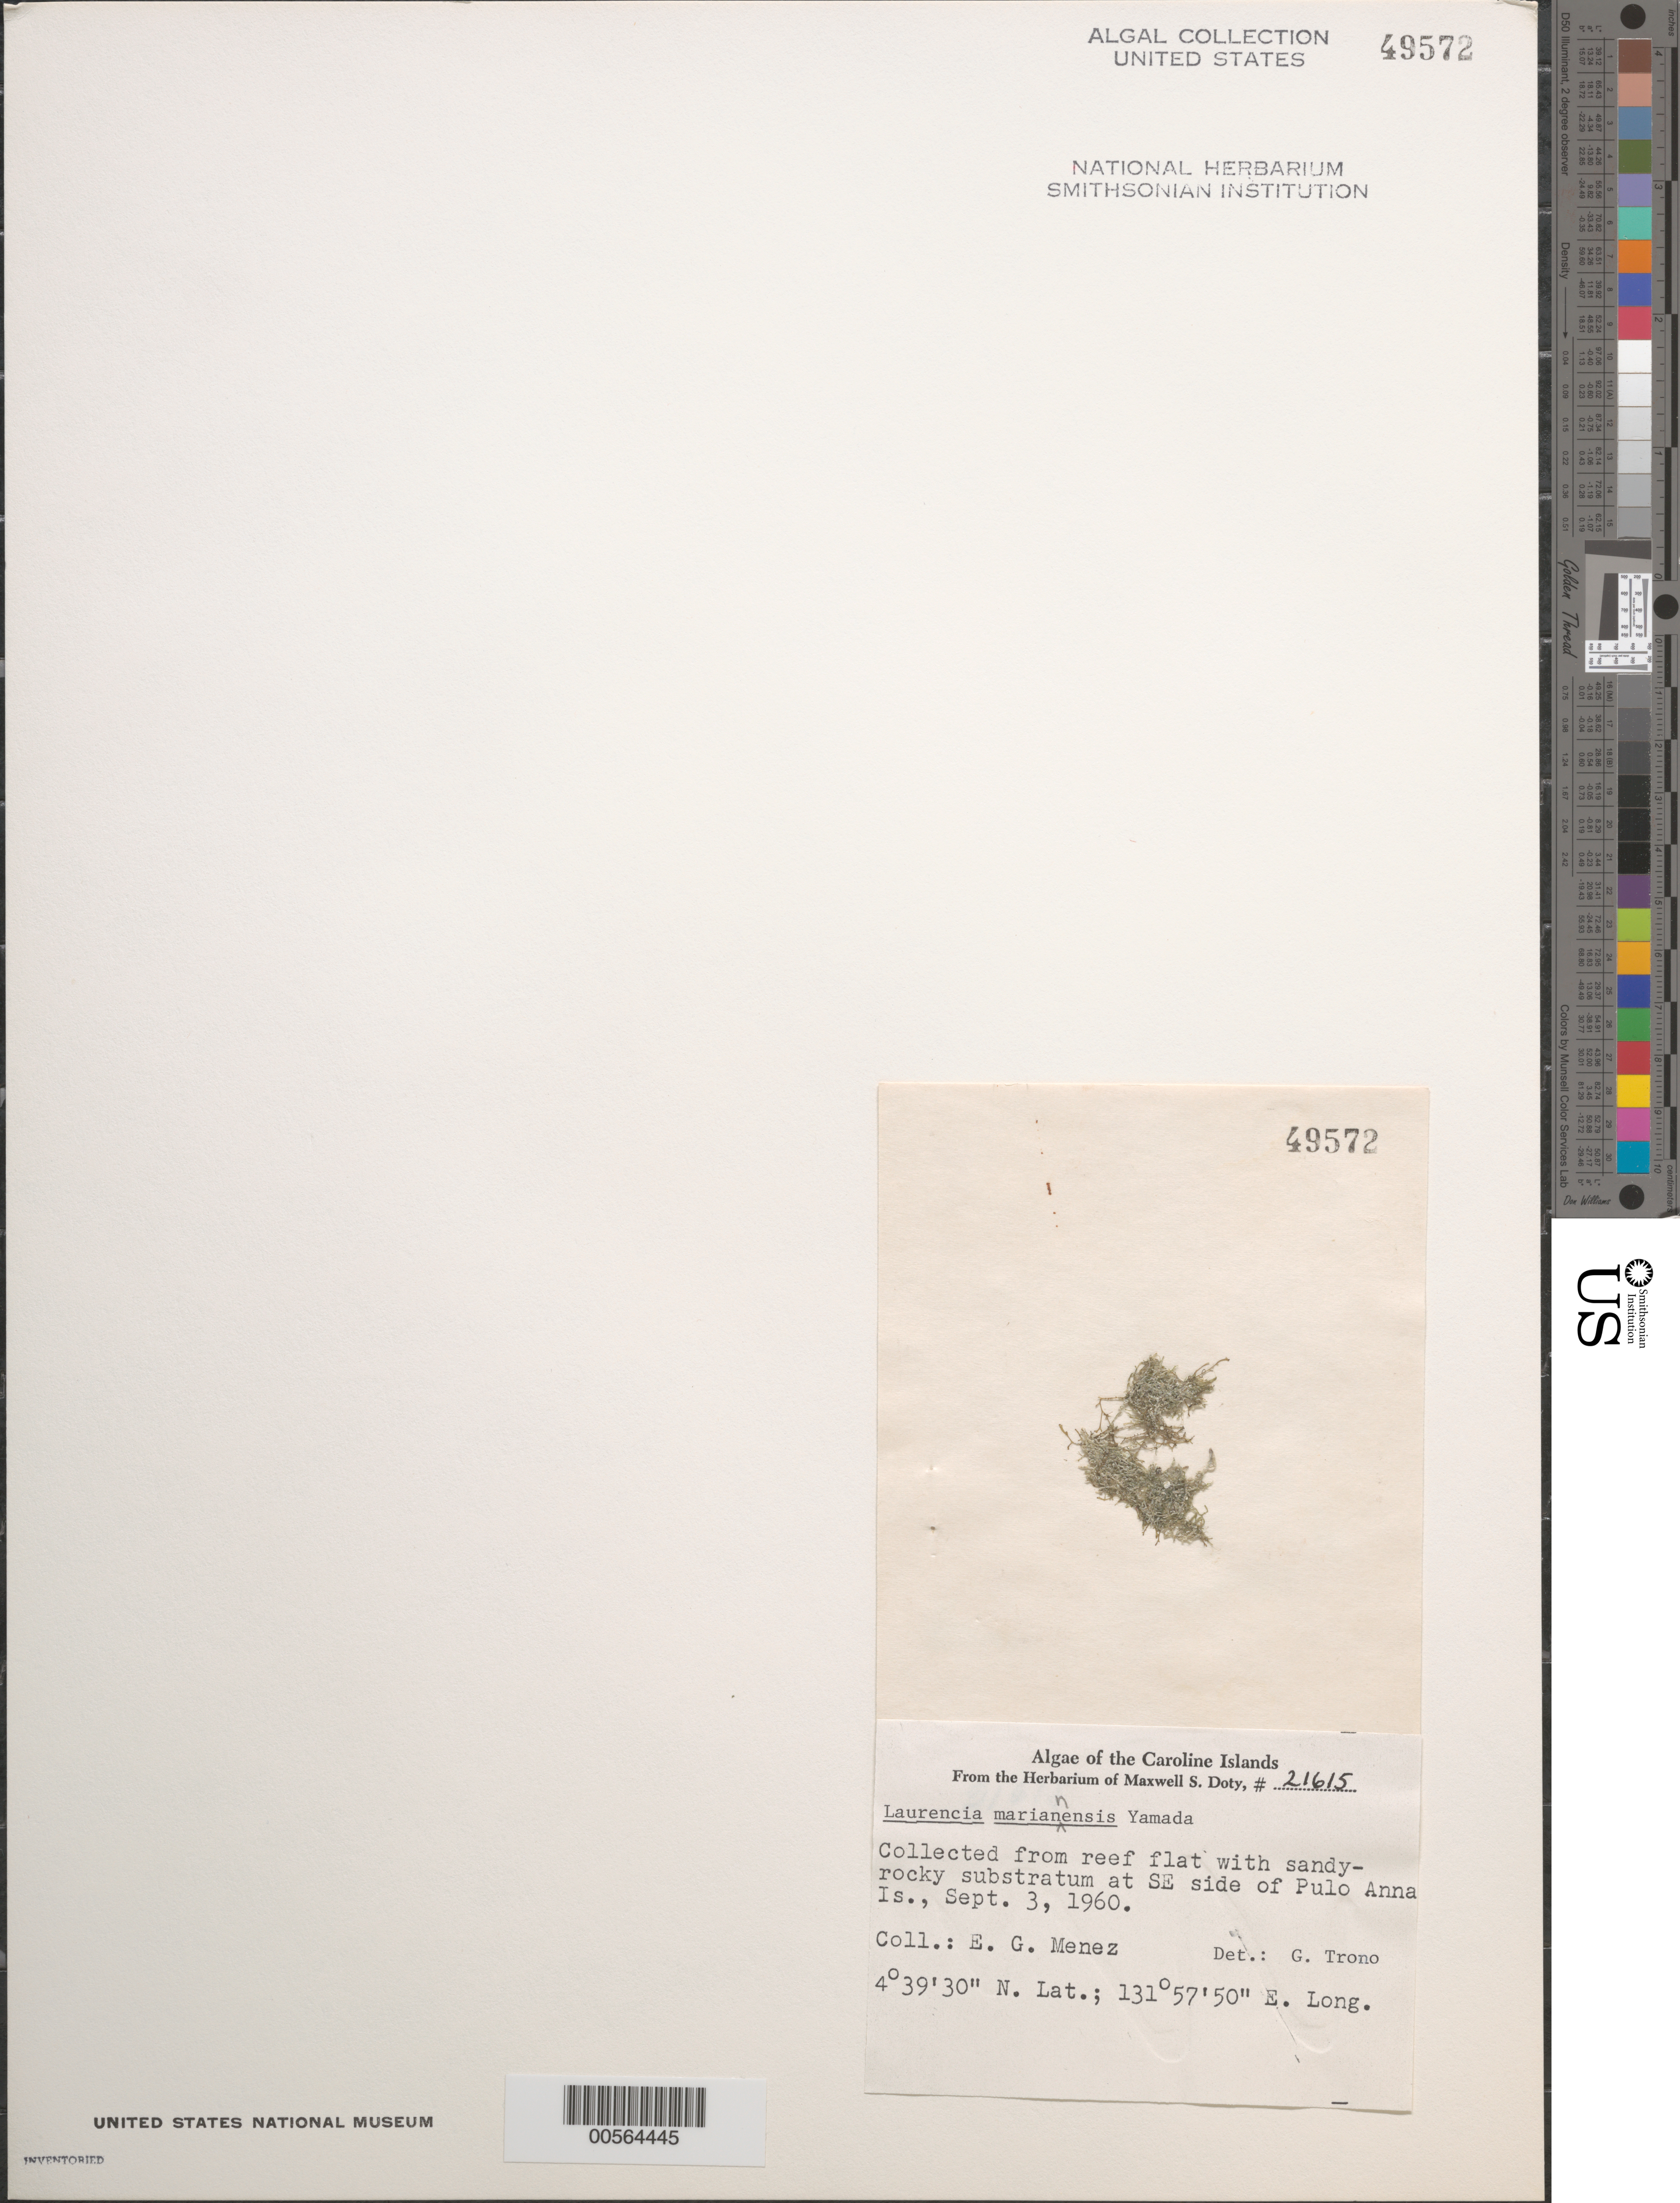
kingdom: Plantae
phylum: Rhodophyta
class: Florideophyceae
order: Ceramiales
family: Rhodomelaceae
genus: Laurencia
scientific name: Laurencia mariannensis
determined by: Trono, Gavino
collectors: Meñez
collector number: MSD 21615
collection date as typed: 03 Sep 1960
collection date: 1960-09-03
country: Palau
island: Pulo Anna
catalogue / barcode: US 49572